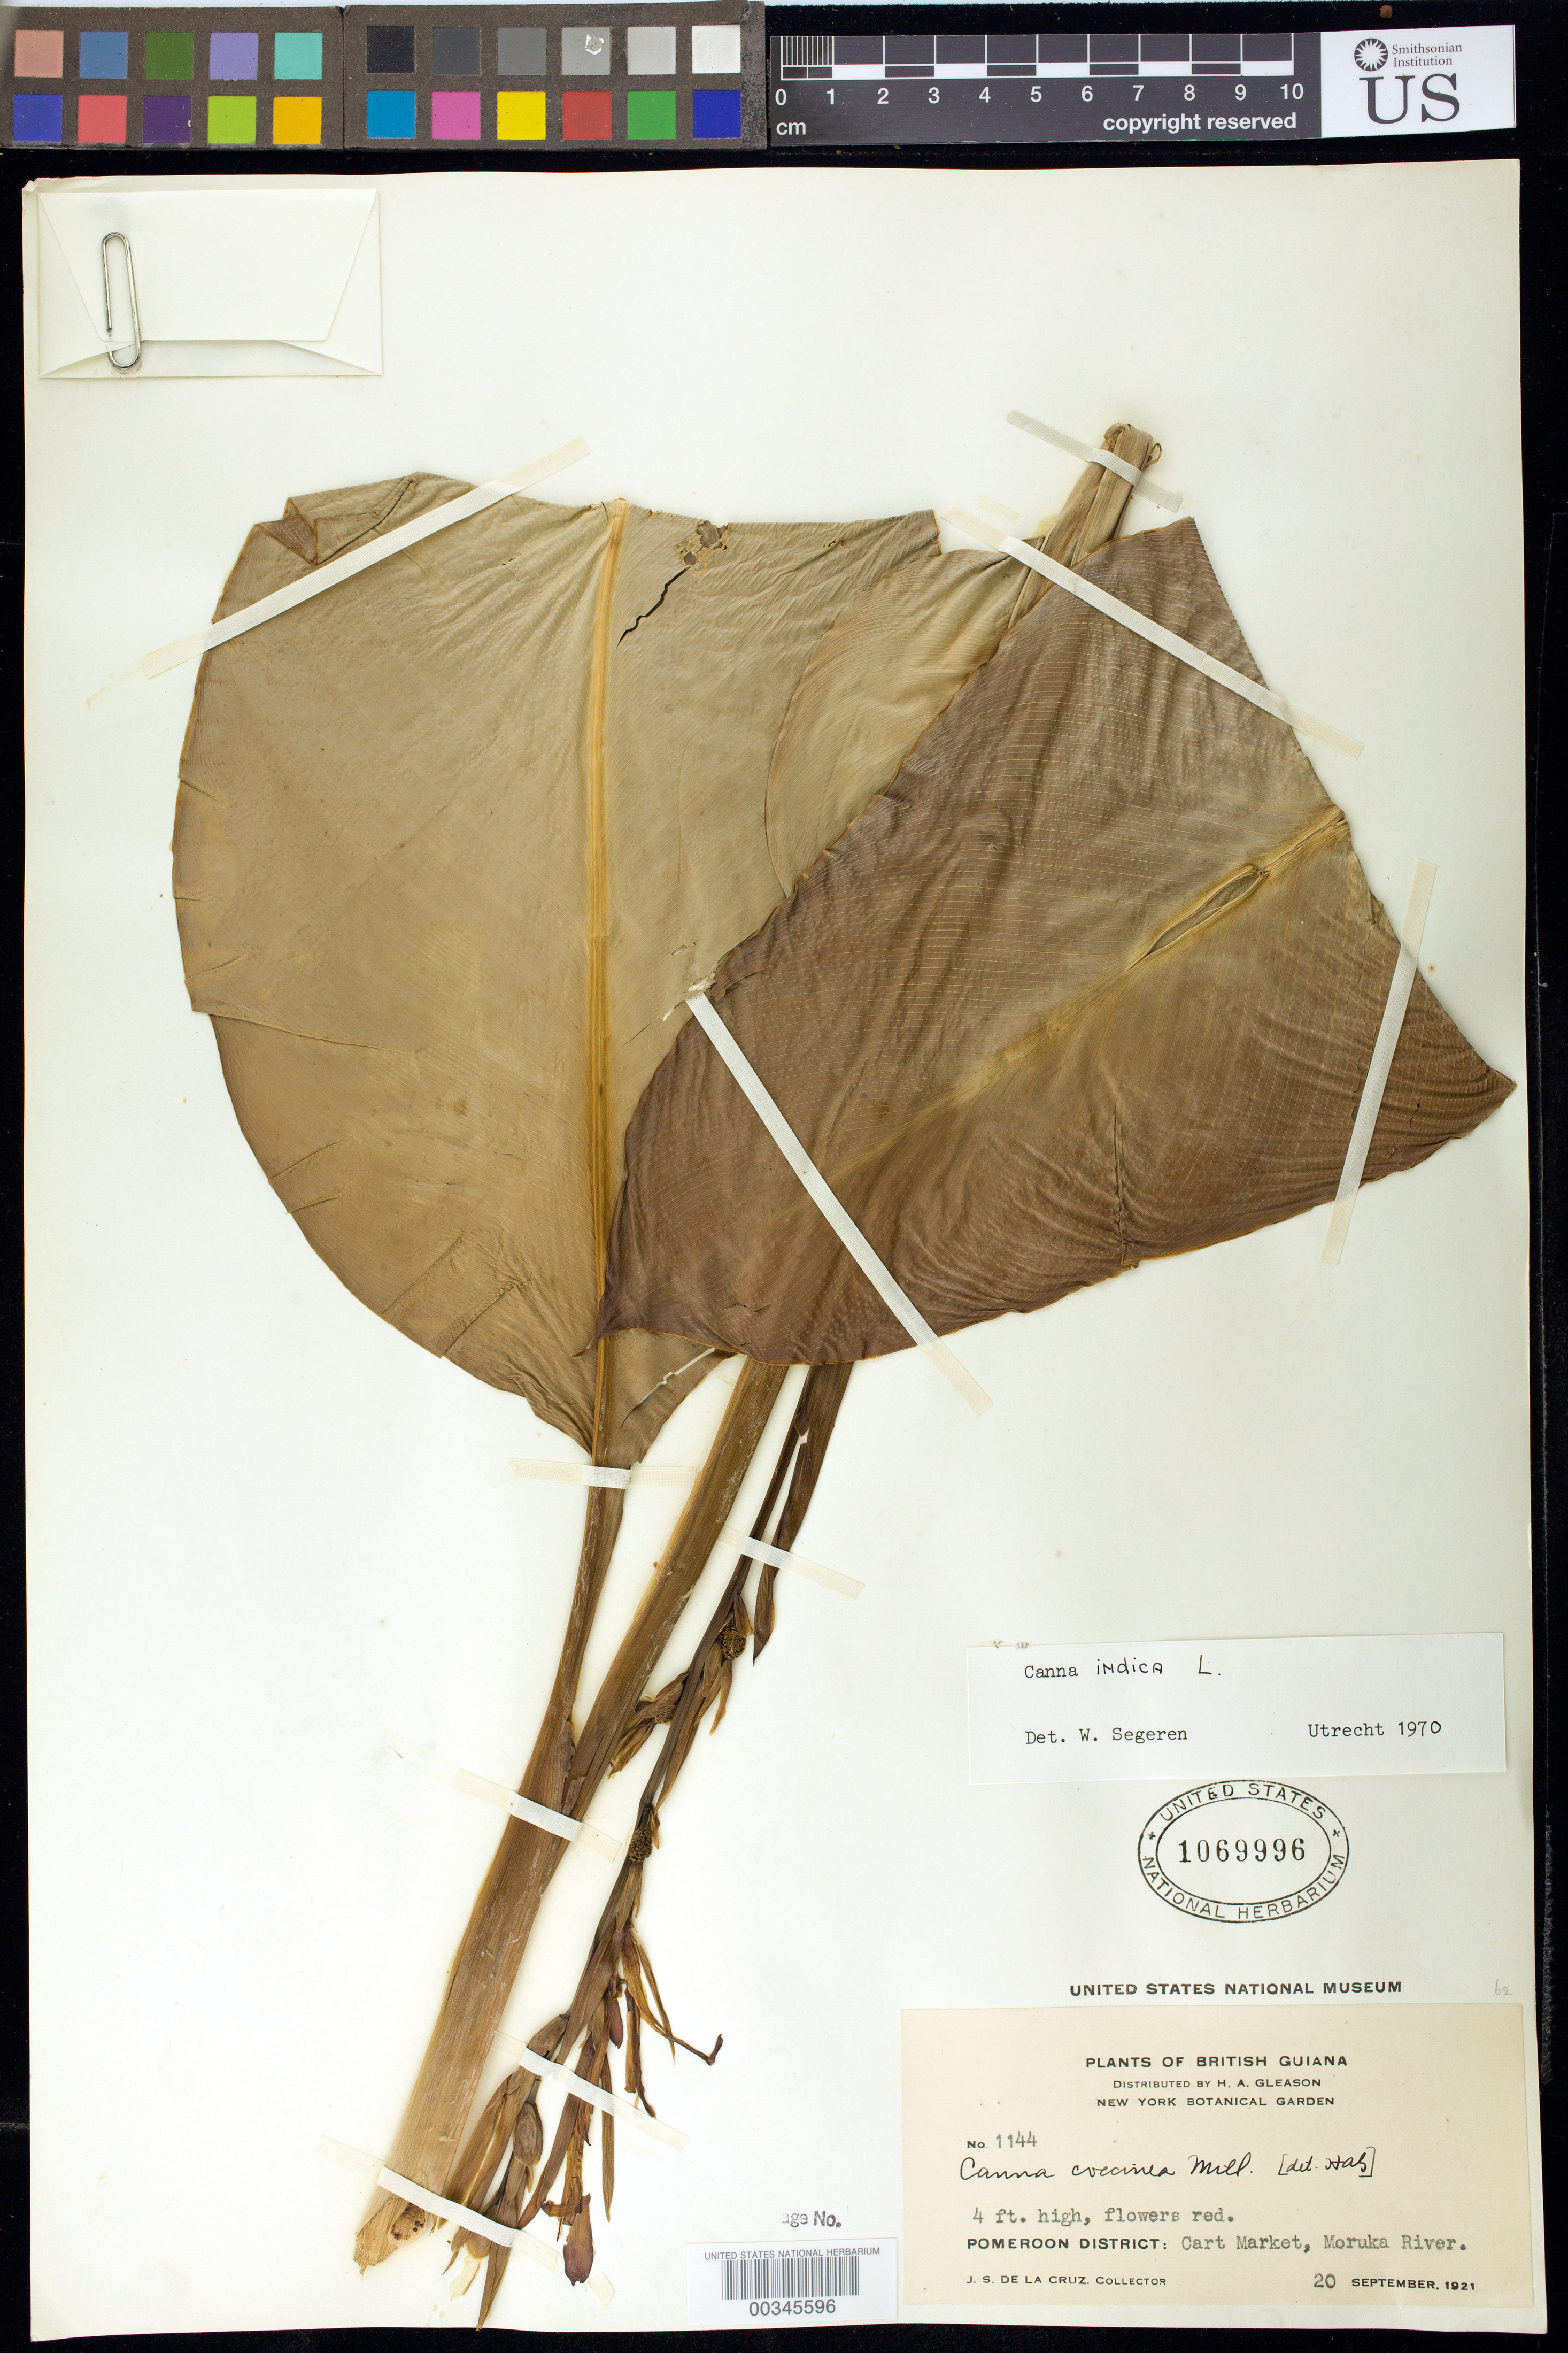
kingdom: Plantae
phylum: Tracheophyta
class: Liliopsida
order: Zingiberales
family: Cannaceae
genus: Canna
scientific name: Canna indica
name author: L.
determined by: Segeren, W.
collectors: J. S. de la Cruz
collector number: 1144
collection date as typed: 20 Sep 1921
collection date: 1921-09-20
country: Guyana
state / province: Pomeroon-Supenaam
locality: Pomeroon dist: cart market, moruka river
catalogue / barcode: US 1069996